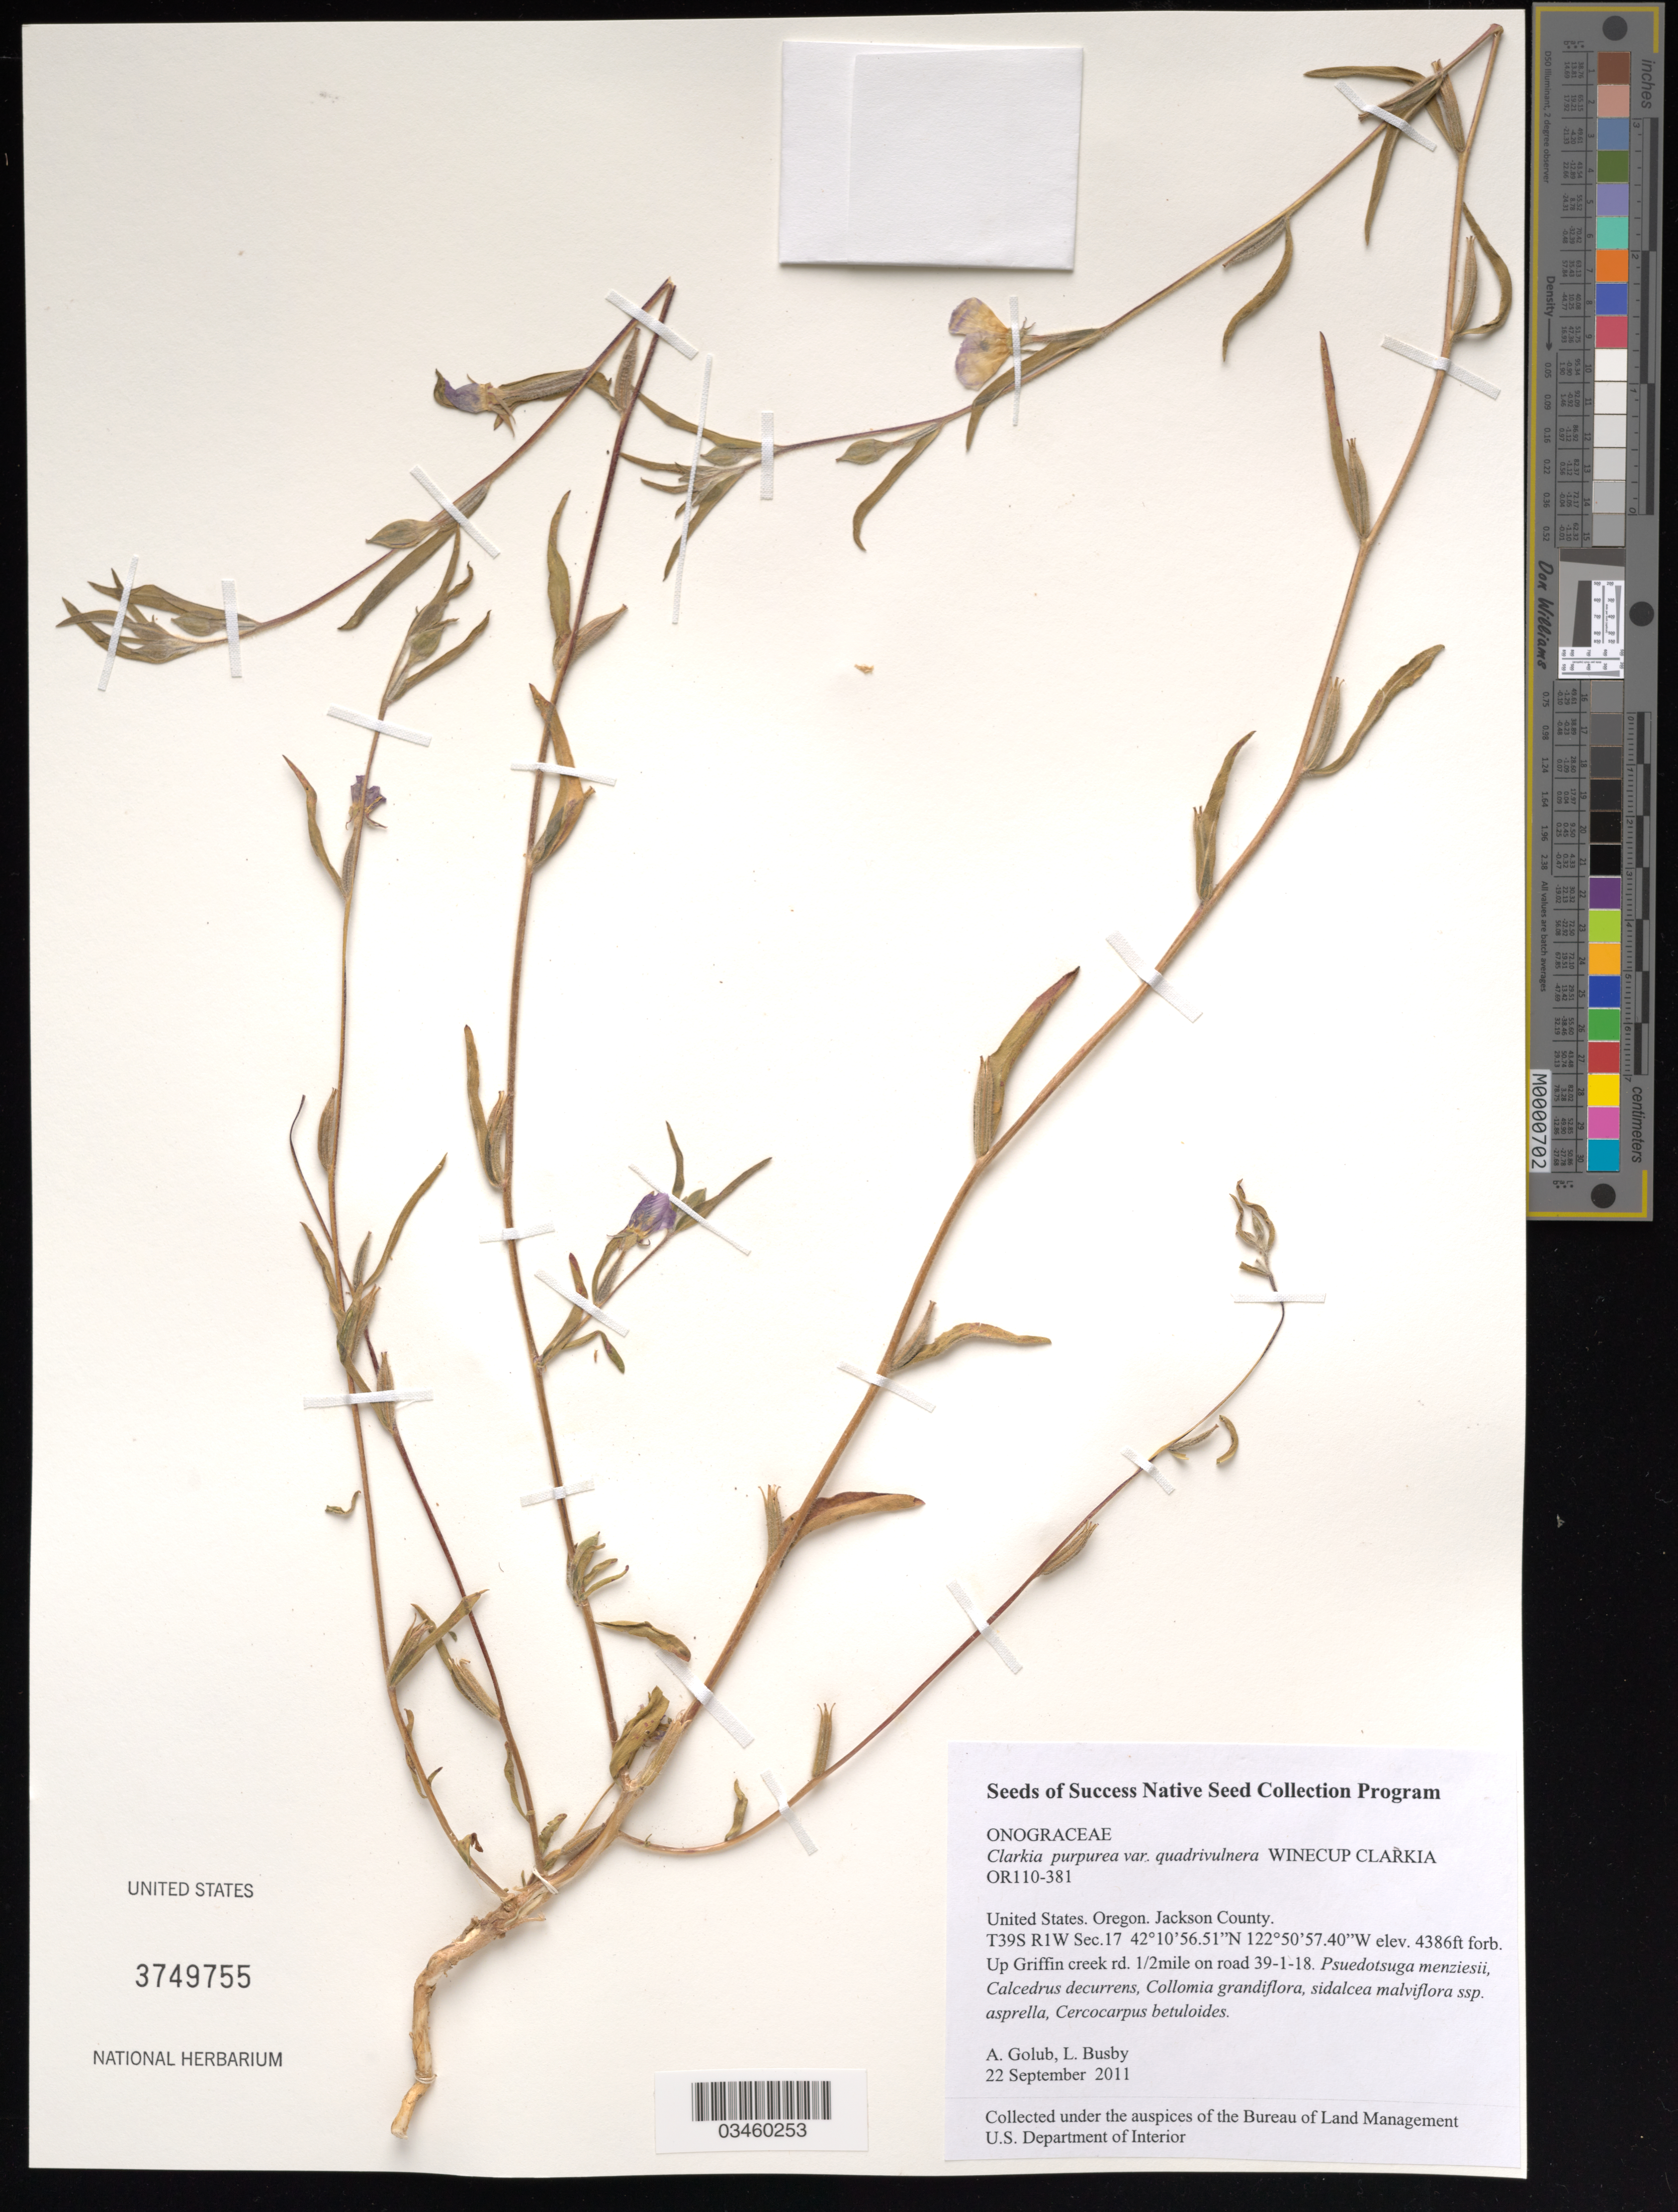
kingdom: Plantae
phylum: Tracheophyta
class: Magnoliopsida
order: Myrtales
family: Onagraceae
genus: Clarkia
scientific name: Clarkia purpurea subsp. quadrivulnera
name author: (Douglas) H.F. Lewis & M.R. Lewis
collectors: A. Golub & L. Busby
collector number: OR110-381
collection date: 2011-09-22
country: United States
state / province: Oregon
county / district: Jackson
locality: Up Griffin Creek rd. 1/2 mile on road 39-1-18. T39S R1W. Sec 17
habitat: With Pseudotsuga menziesii, Calcedrus decurrens, Cercocarpus betuloides, ect.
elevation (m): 1337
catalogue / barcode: US 3749755